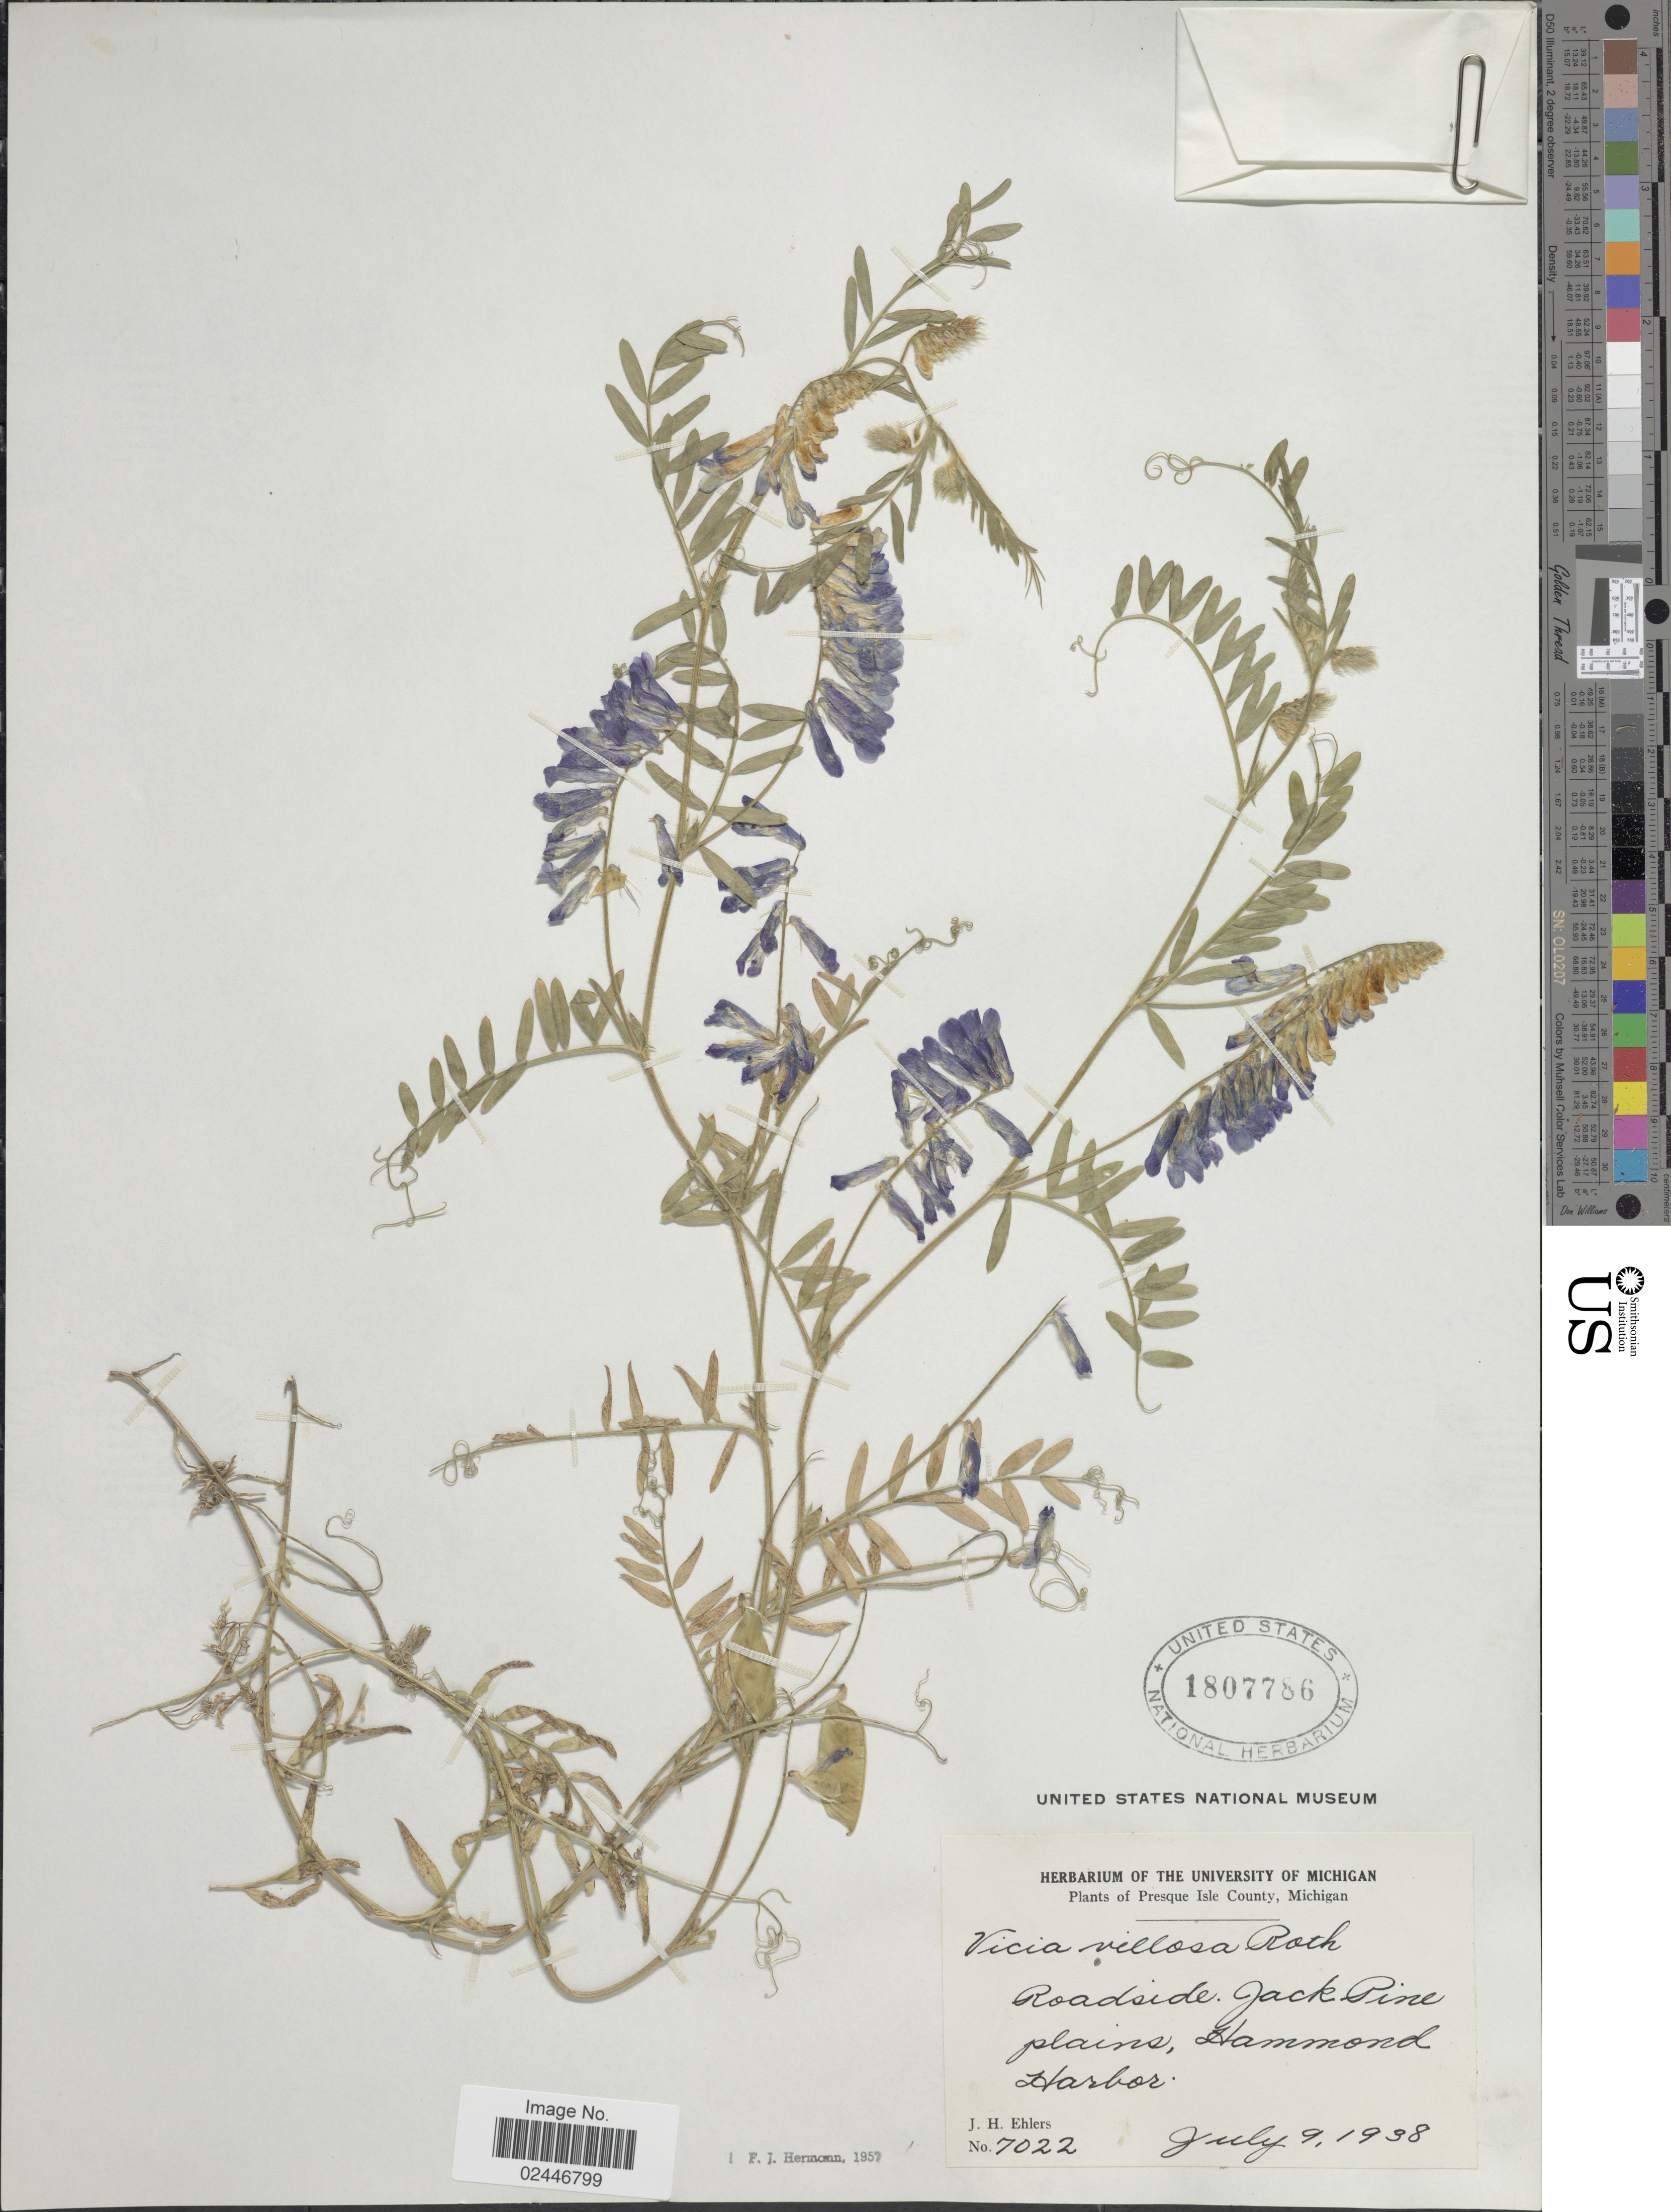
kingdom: Plantae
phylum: Tracheophyta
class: Magnoliopsida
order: Fabales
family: Fabaceae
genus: Vicia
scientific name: Vicia villosa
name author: Roth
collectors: J. H. Ehlers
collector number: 7022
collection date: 1938-07-09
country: United States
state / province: Michigan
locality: Presque Isle County, roadside, Jack Pine plains, Hammond Harbor.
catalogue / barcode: US 1807786